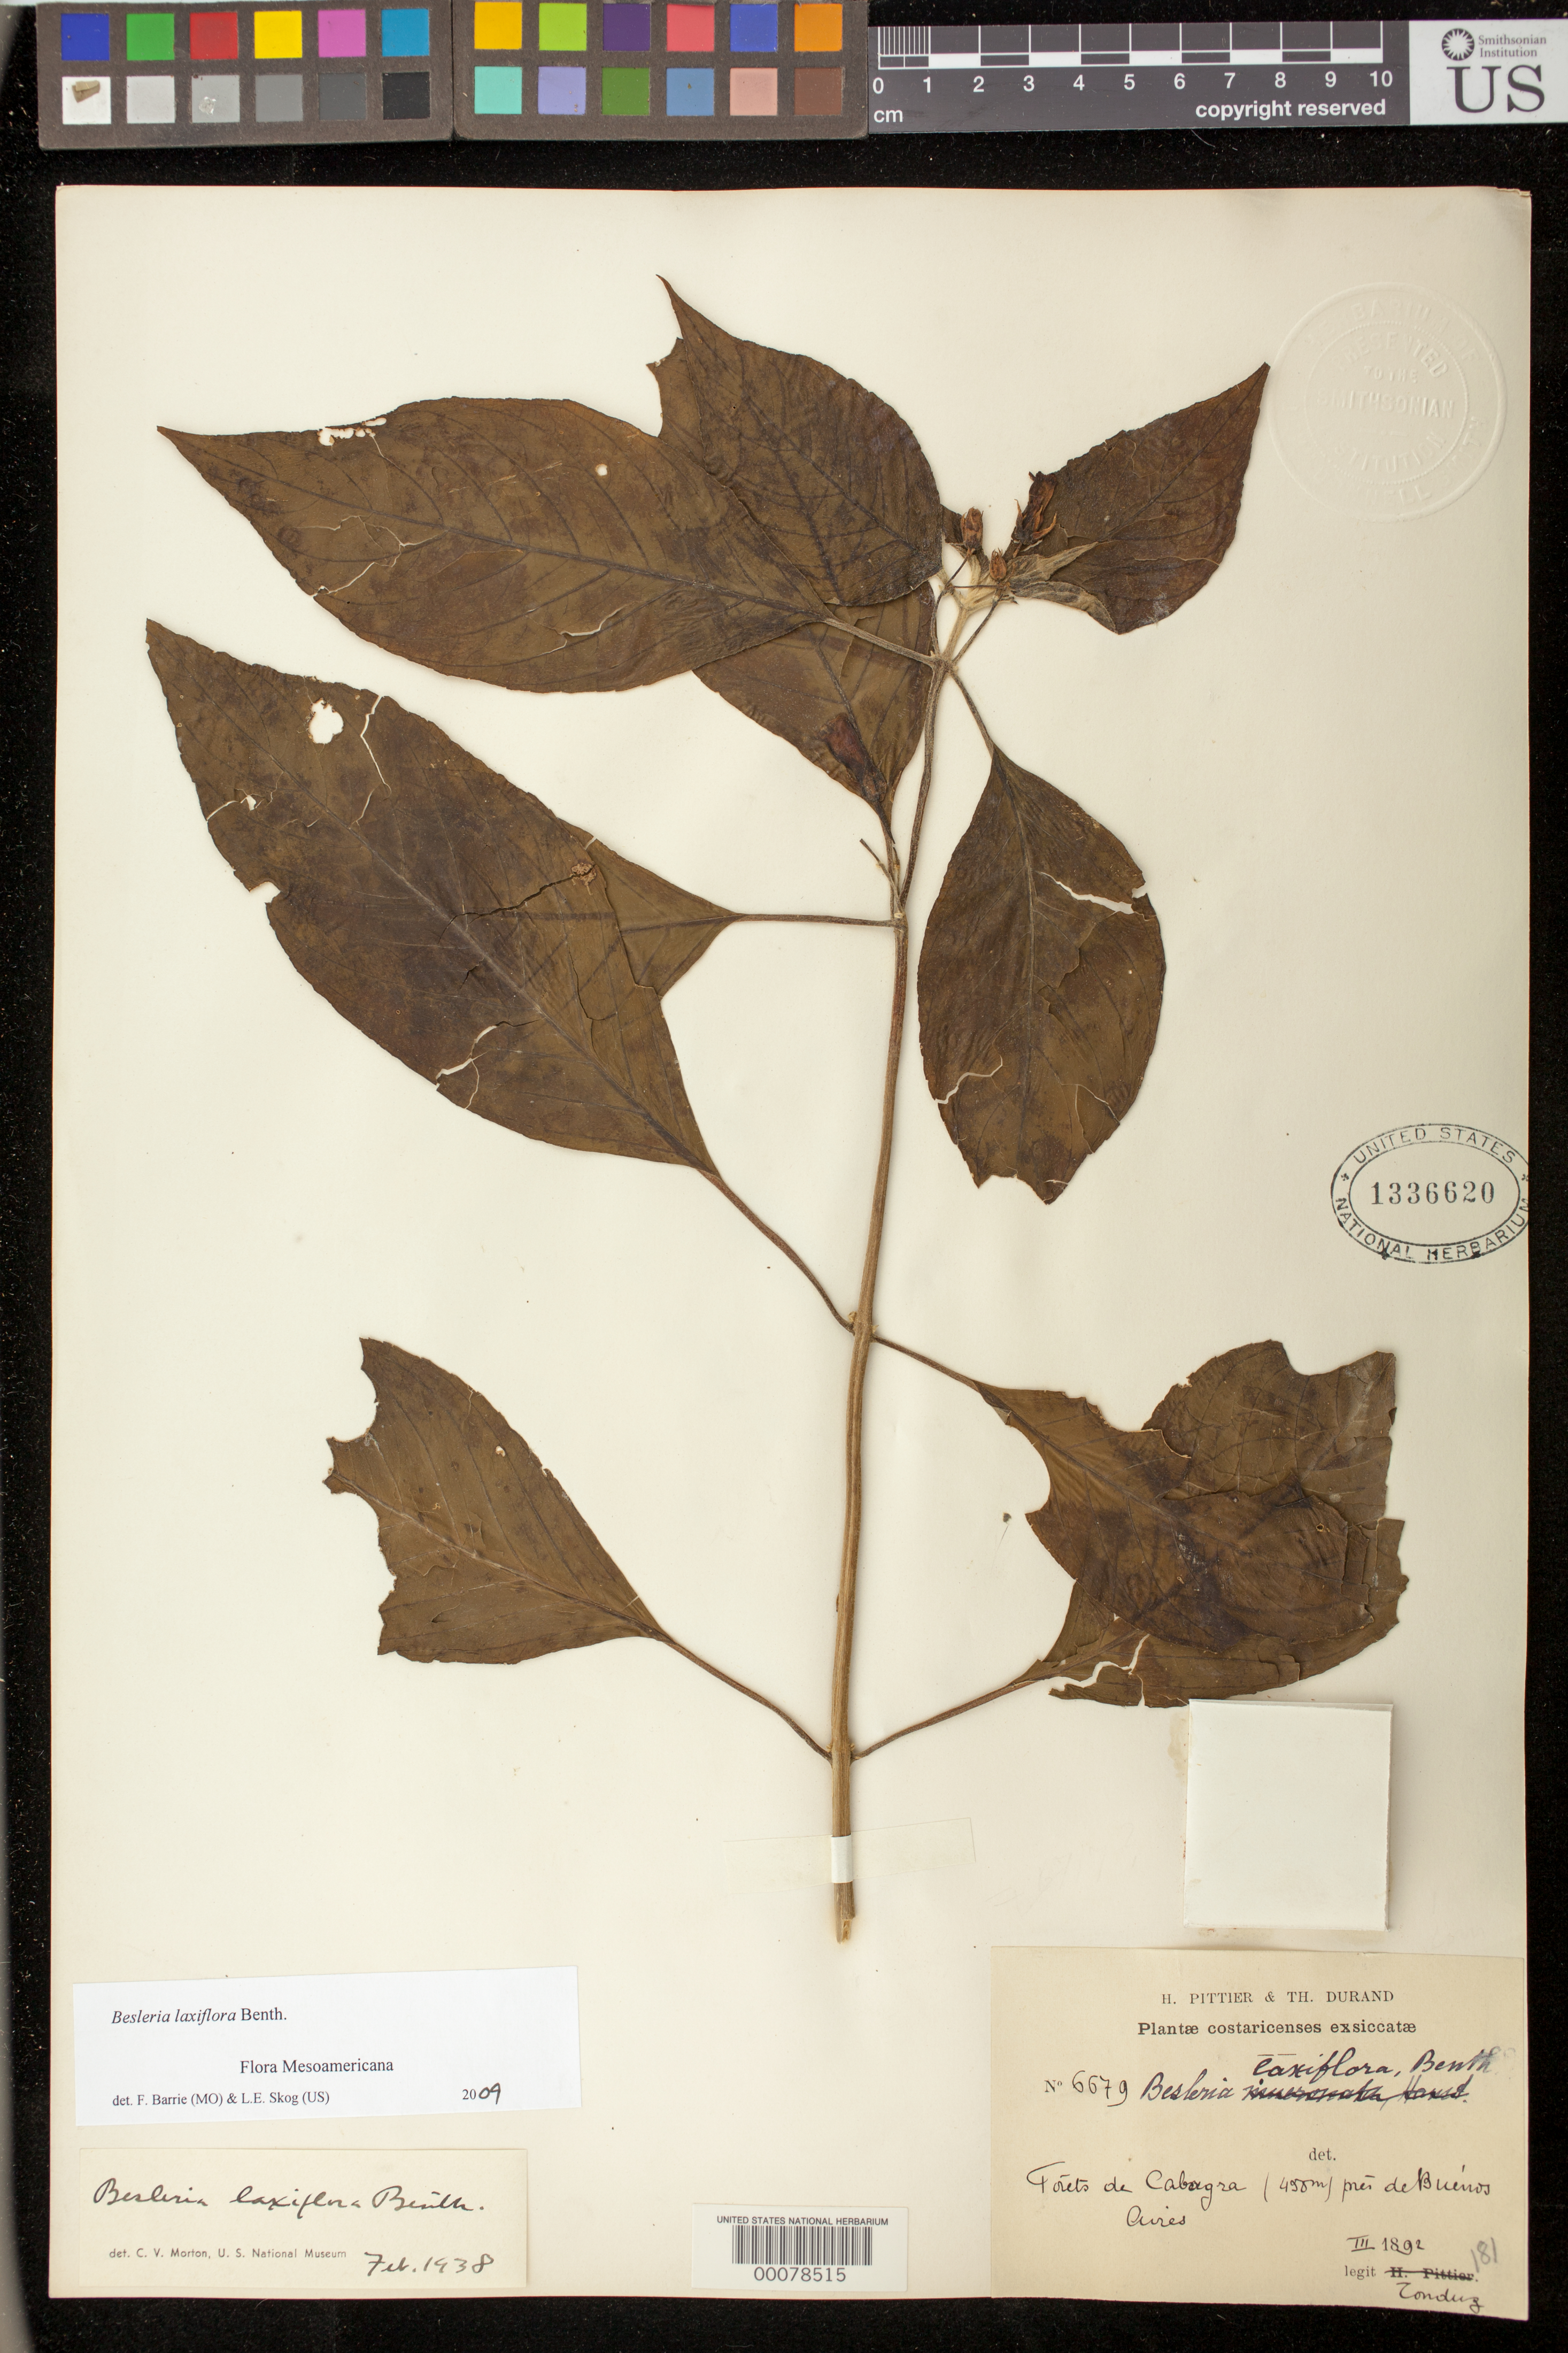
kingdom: Plantae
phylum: Tracheophyta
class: Magnoliopsida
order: Lamiales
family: Gesneriaceae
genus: Besleria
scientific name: Besleria laxiflora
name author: Benth.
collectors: A. Tonduz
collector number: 6679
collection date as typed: Mar 1892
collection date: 1892-03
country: Costa Rica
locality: Cabagra, near Buenos Aires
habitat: Forests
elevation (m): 450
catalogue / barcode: US 1336620